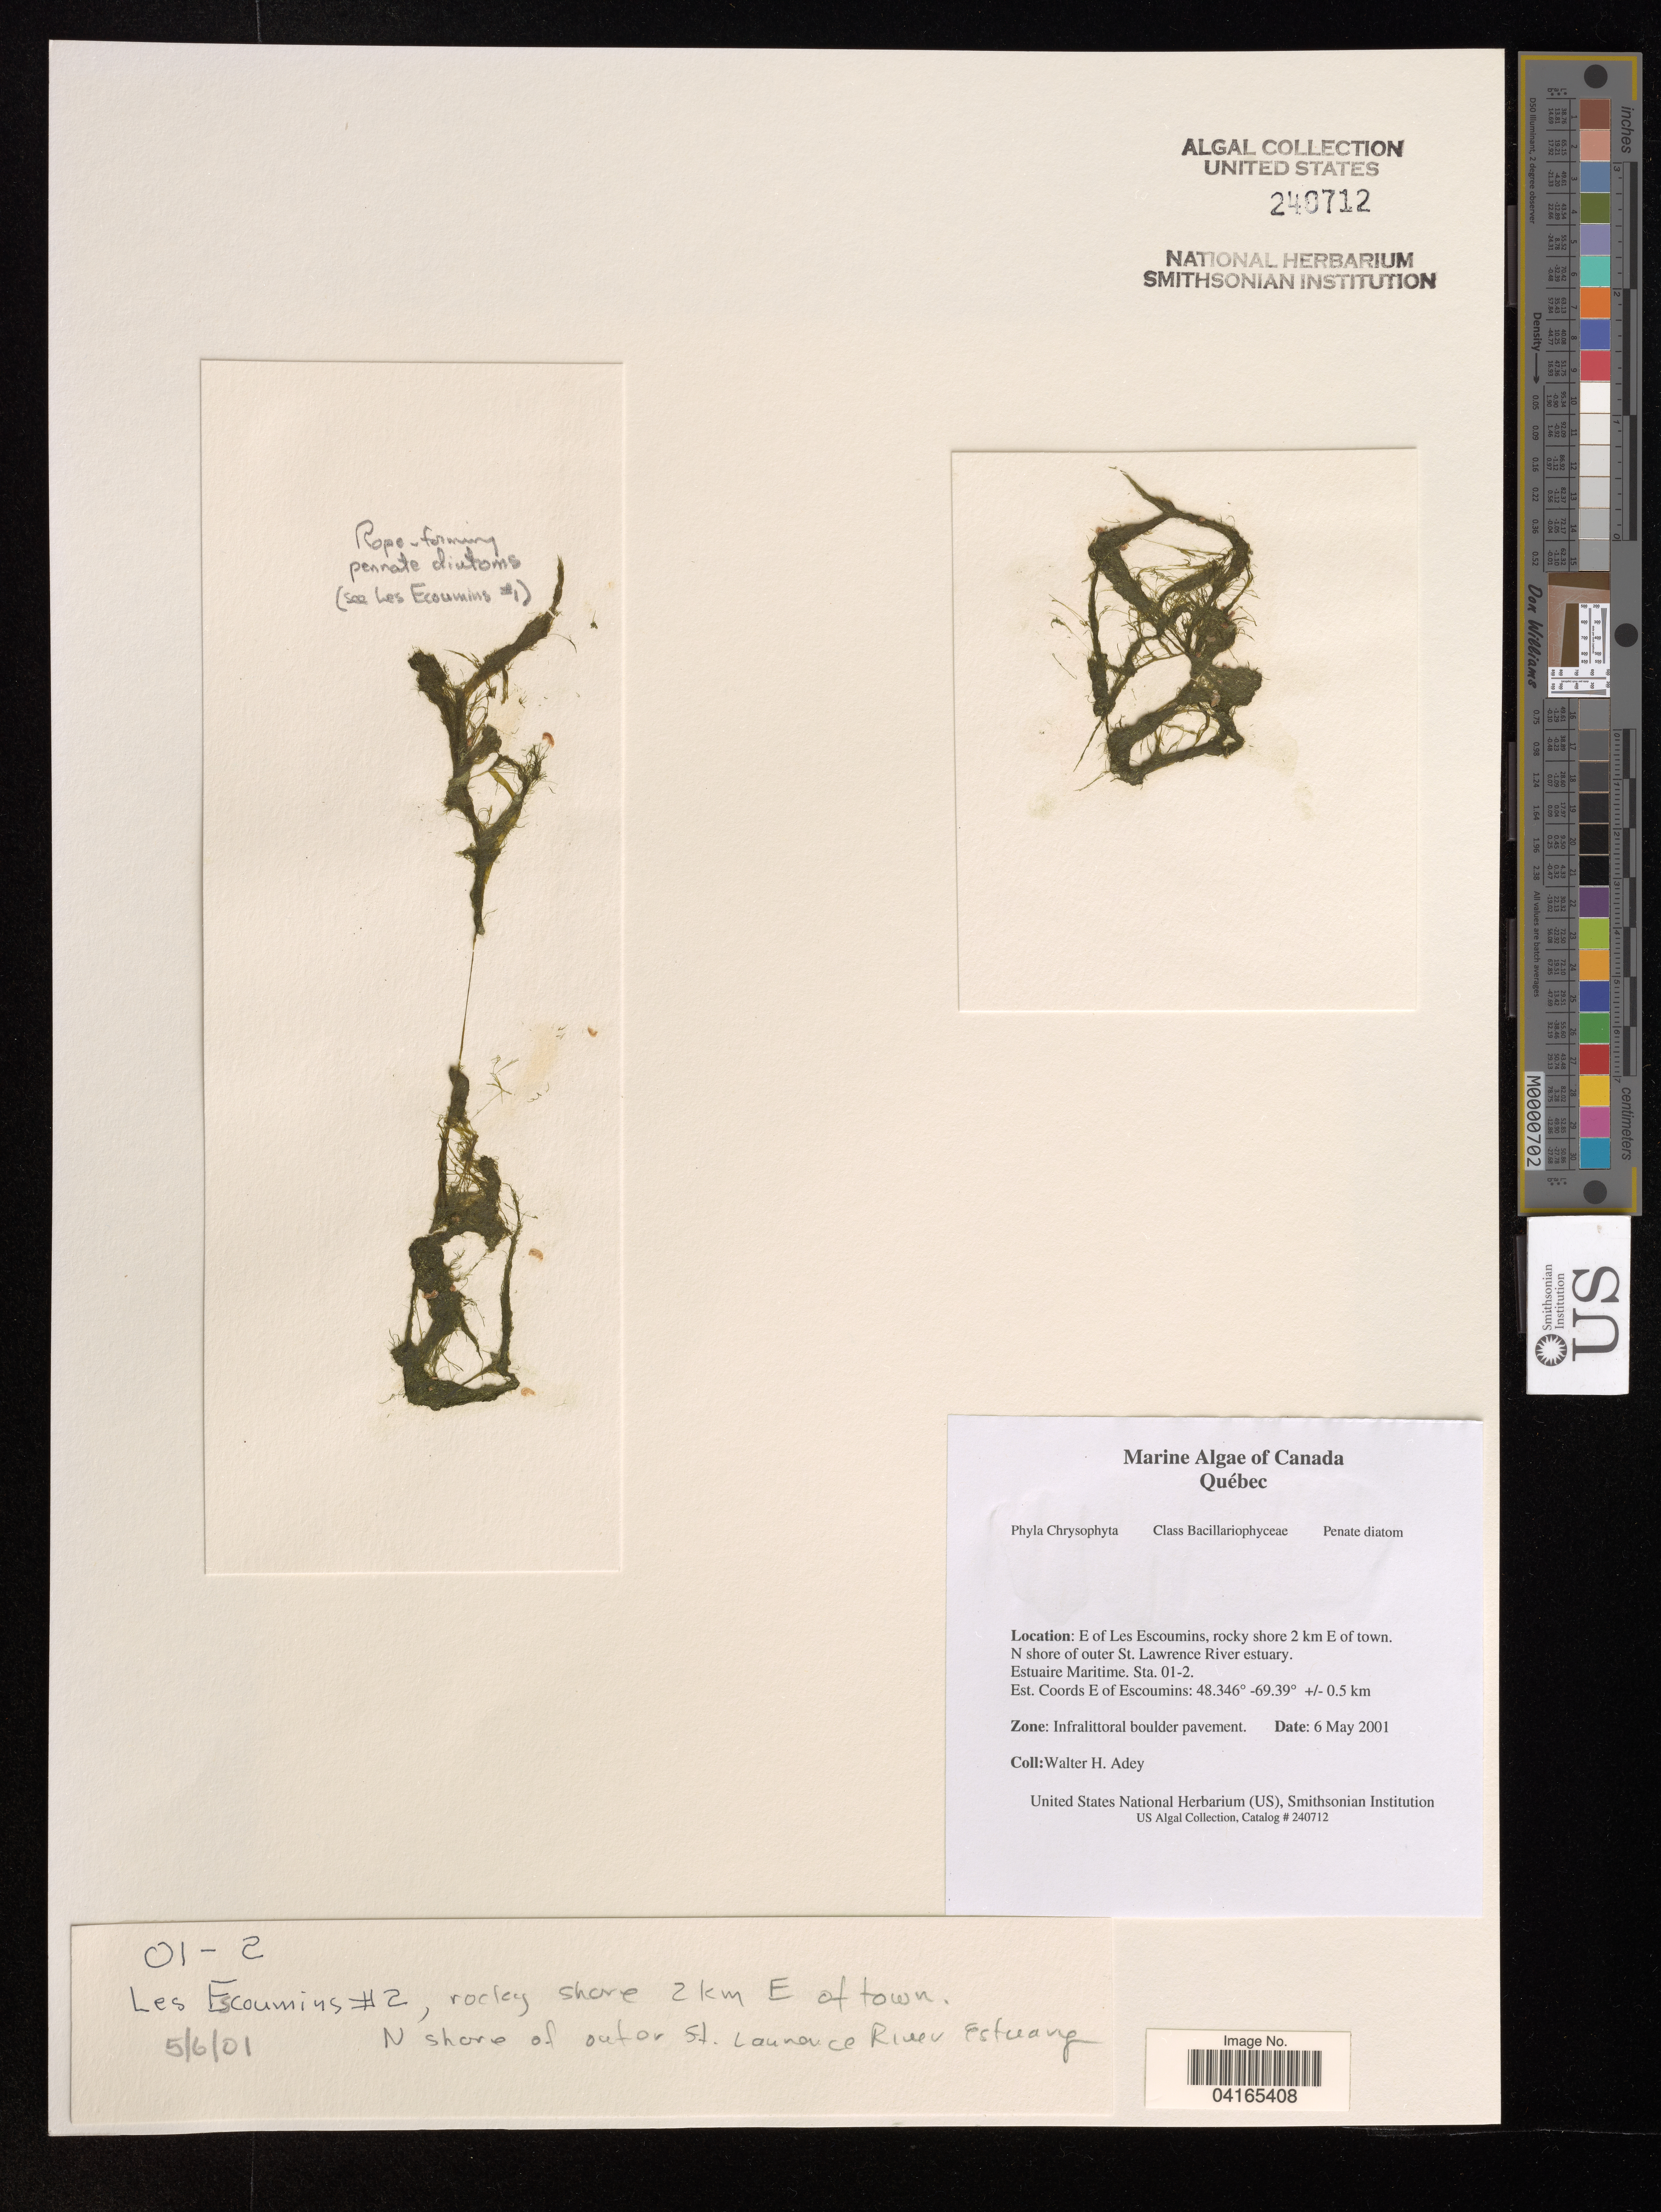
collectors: W. H. Adey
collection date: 2001-05-06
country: Canada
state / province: Quebec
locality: Les Escoumins, rocky shore 2 km east of town, northern shore of outer St. Lawrence River Estuary.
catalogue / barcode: US 240712